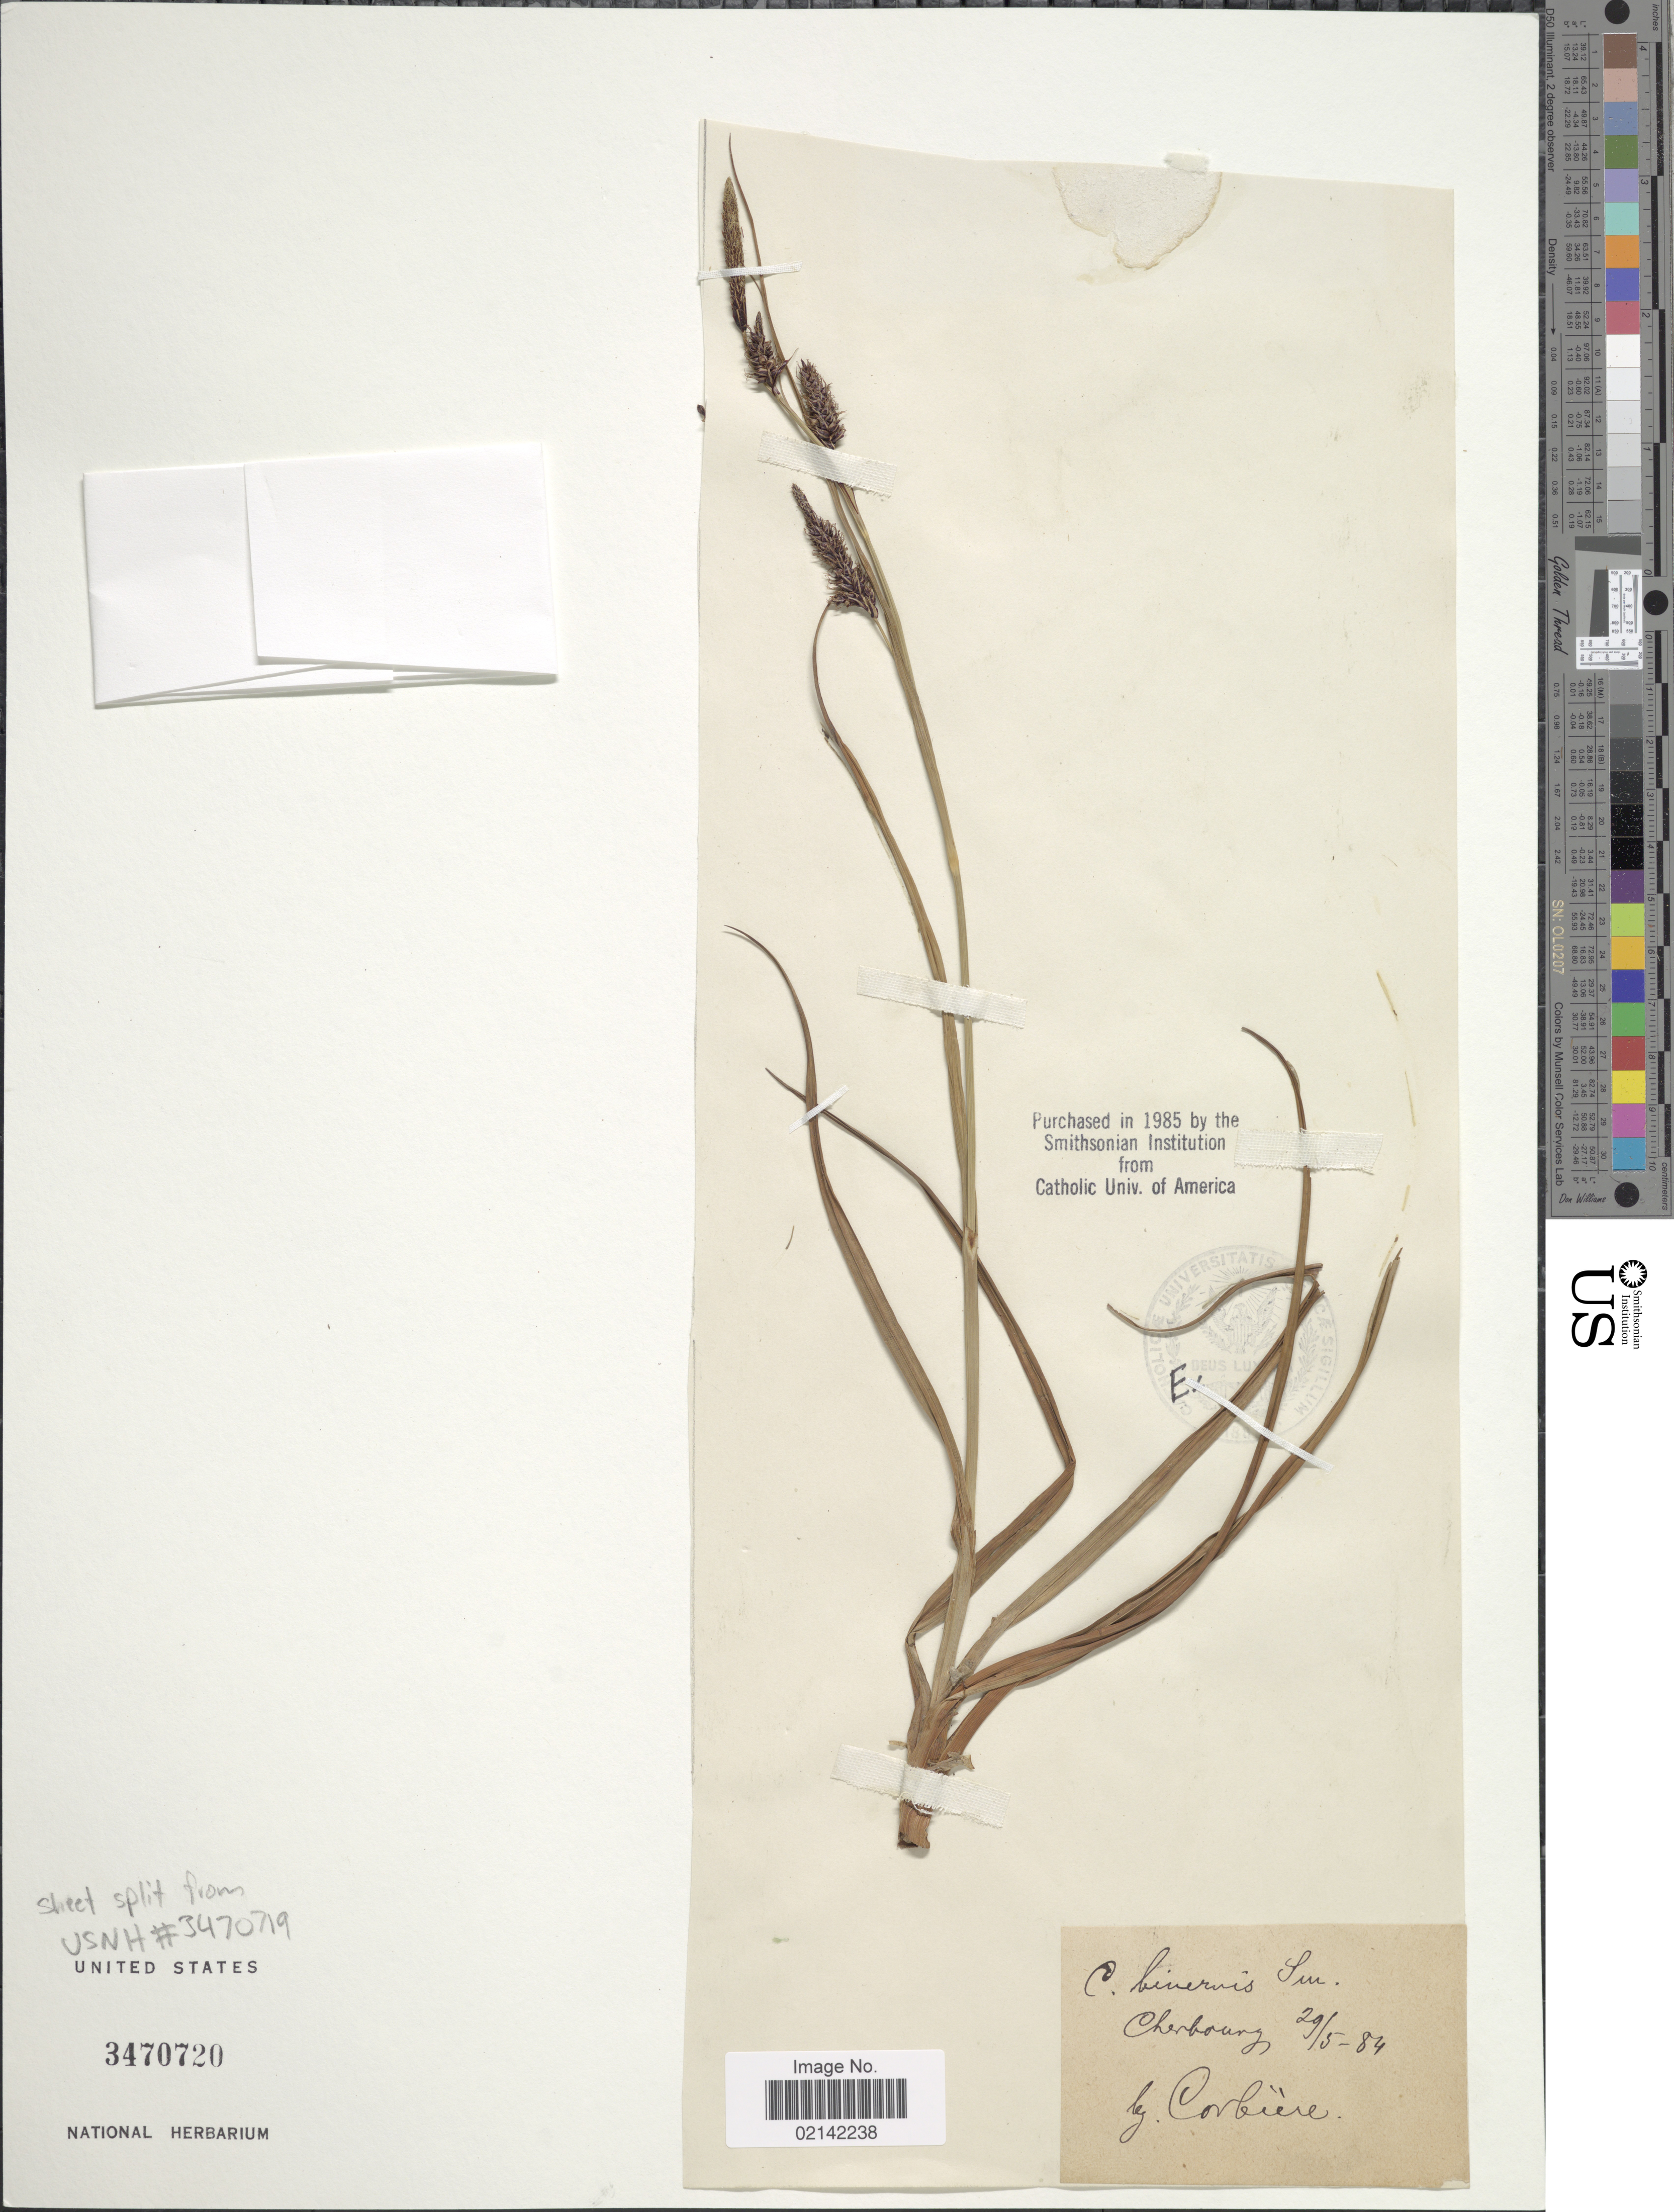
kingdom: Plantae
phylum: Tracheophyta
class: Liliopsida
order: Poales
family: Cyperaceae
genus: Carex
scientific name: Carex binervis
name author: Sm.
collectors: Corbiere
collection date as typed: Transcribed d/m/y: 29/5/84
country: France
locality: Cherbourg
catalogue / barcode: US 3470720